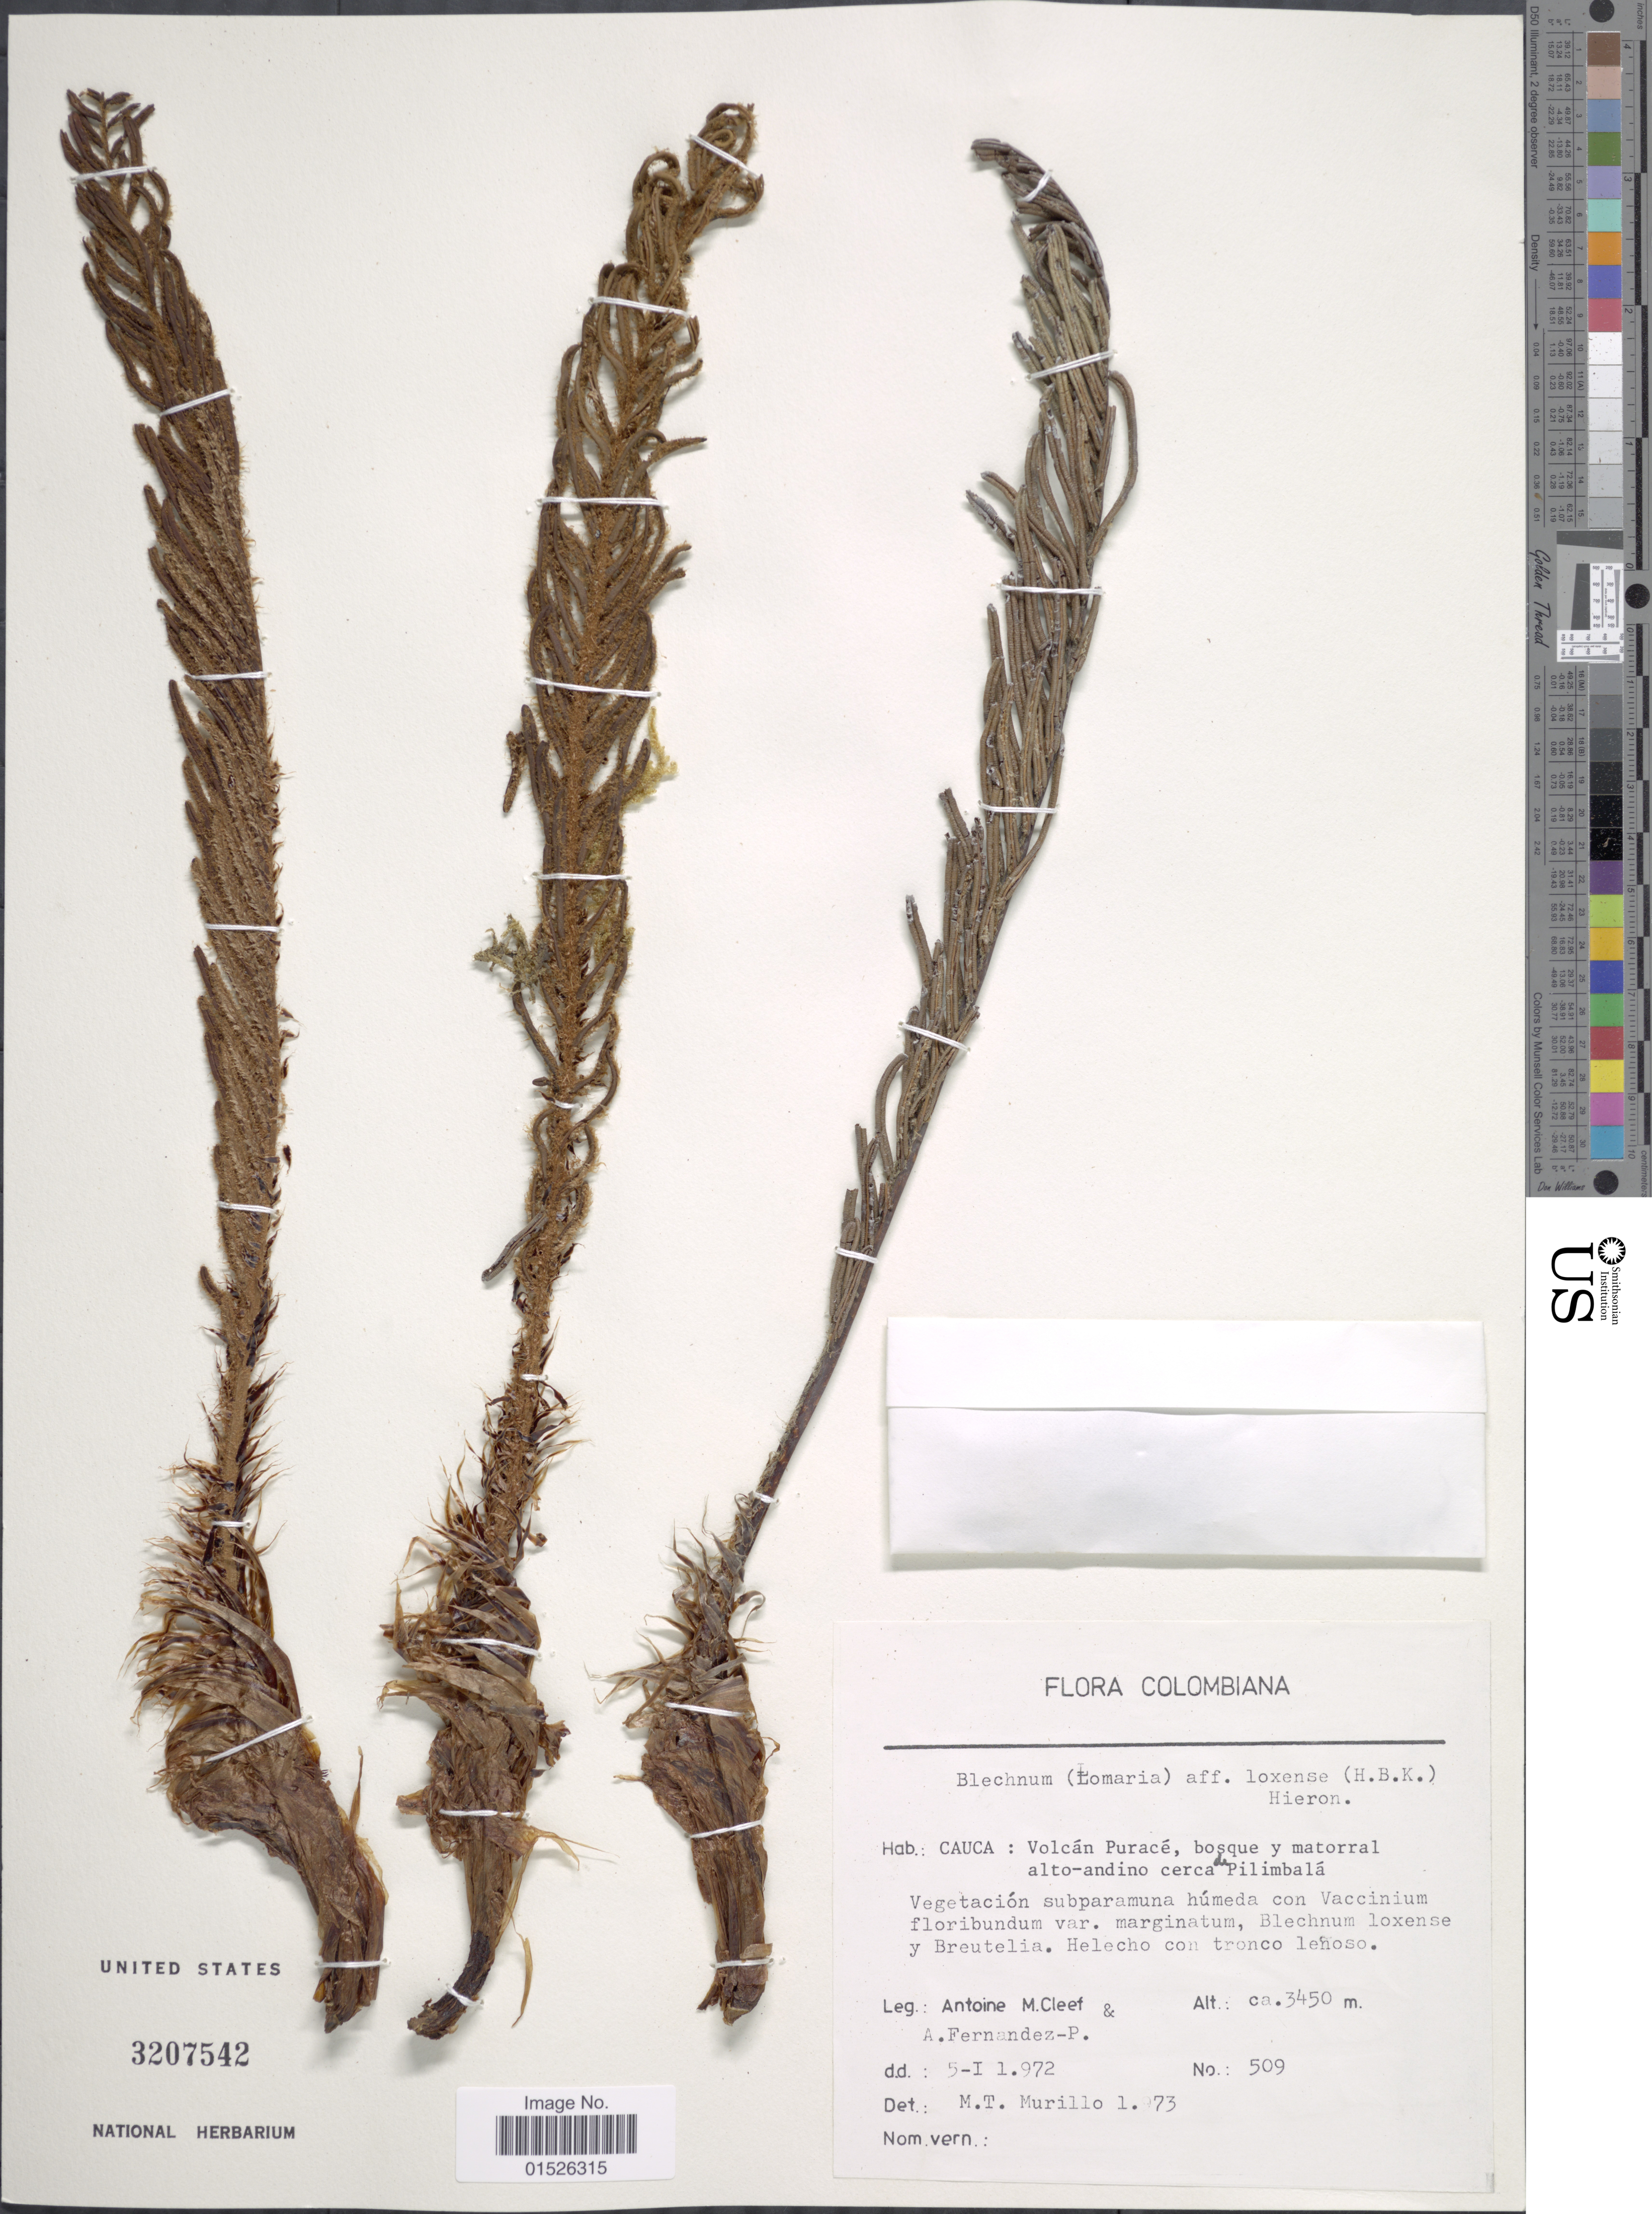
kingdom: Plantae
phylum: Tracheophyta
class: Polypodiopsida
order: Polypodiales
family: Blechnaceae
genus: Blechnum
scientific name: Blechnum loxense var. loxense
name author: (Kunth) Hook. ex Salomon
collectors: A. M. Cleef & A. Fernández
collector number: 509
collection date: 1972-01-05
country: Colombia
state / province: Cauca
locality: Colombiana, Cauca: Volcan Purace, bosque y matorral alto-andino cerca de Pilimbala.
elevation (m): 3450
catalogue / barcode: US 3207542